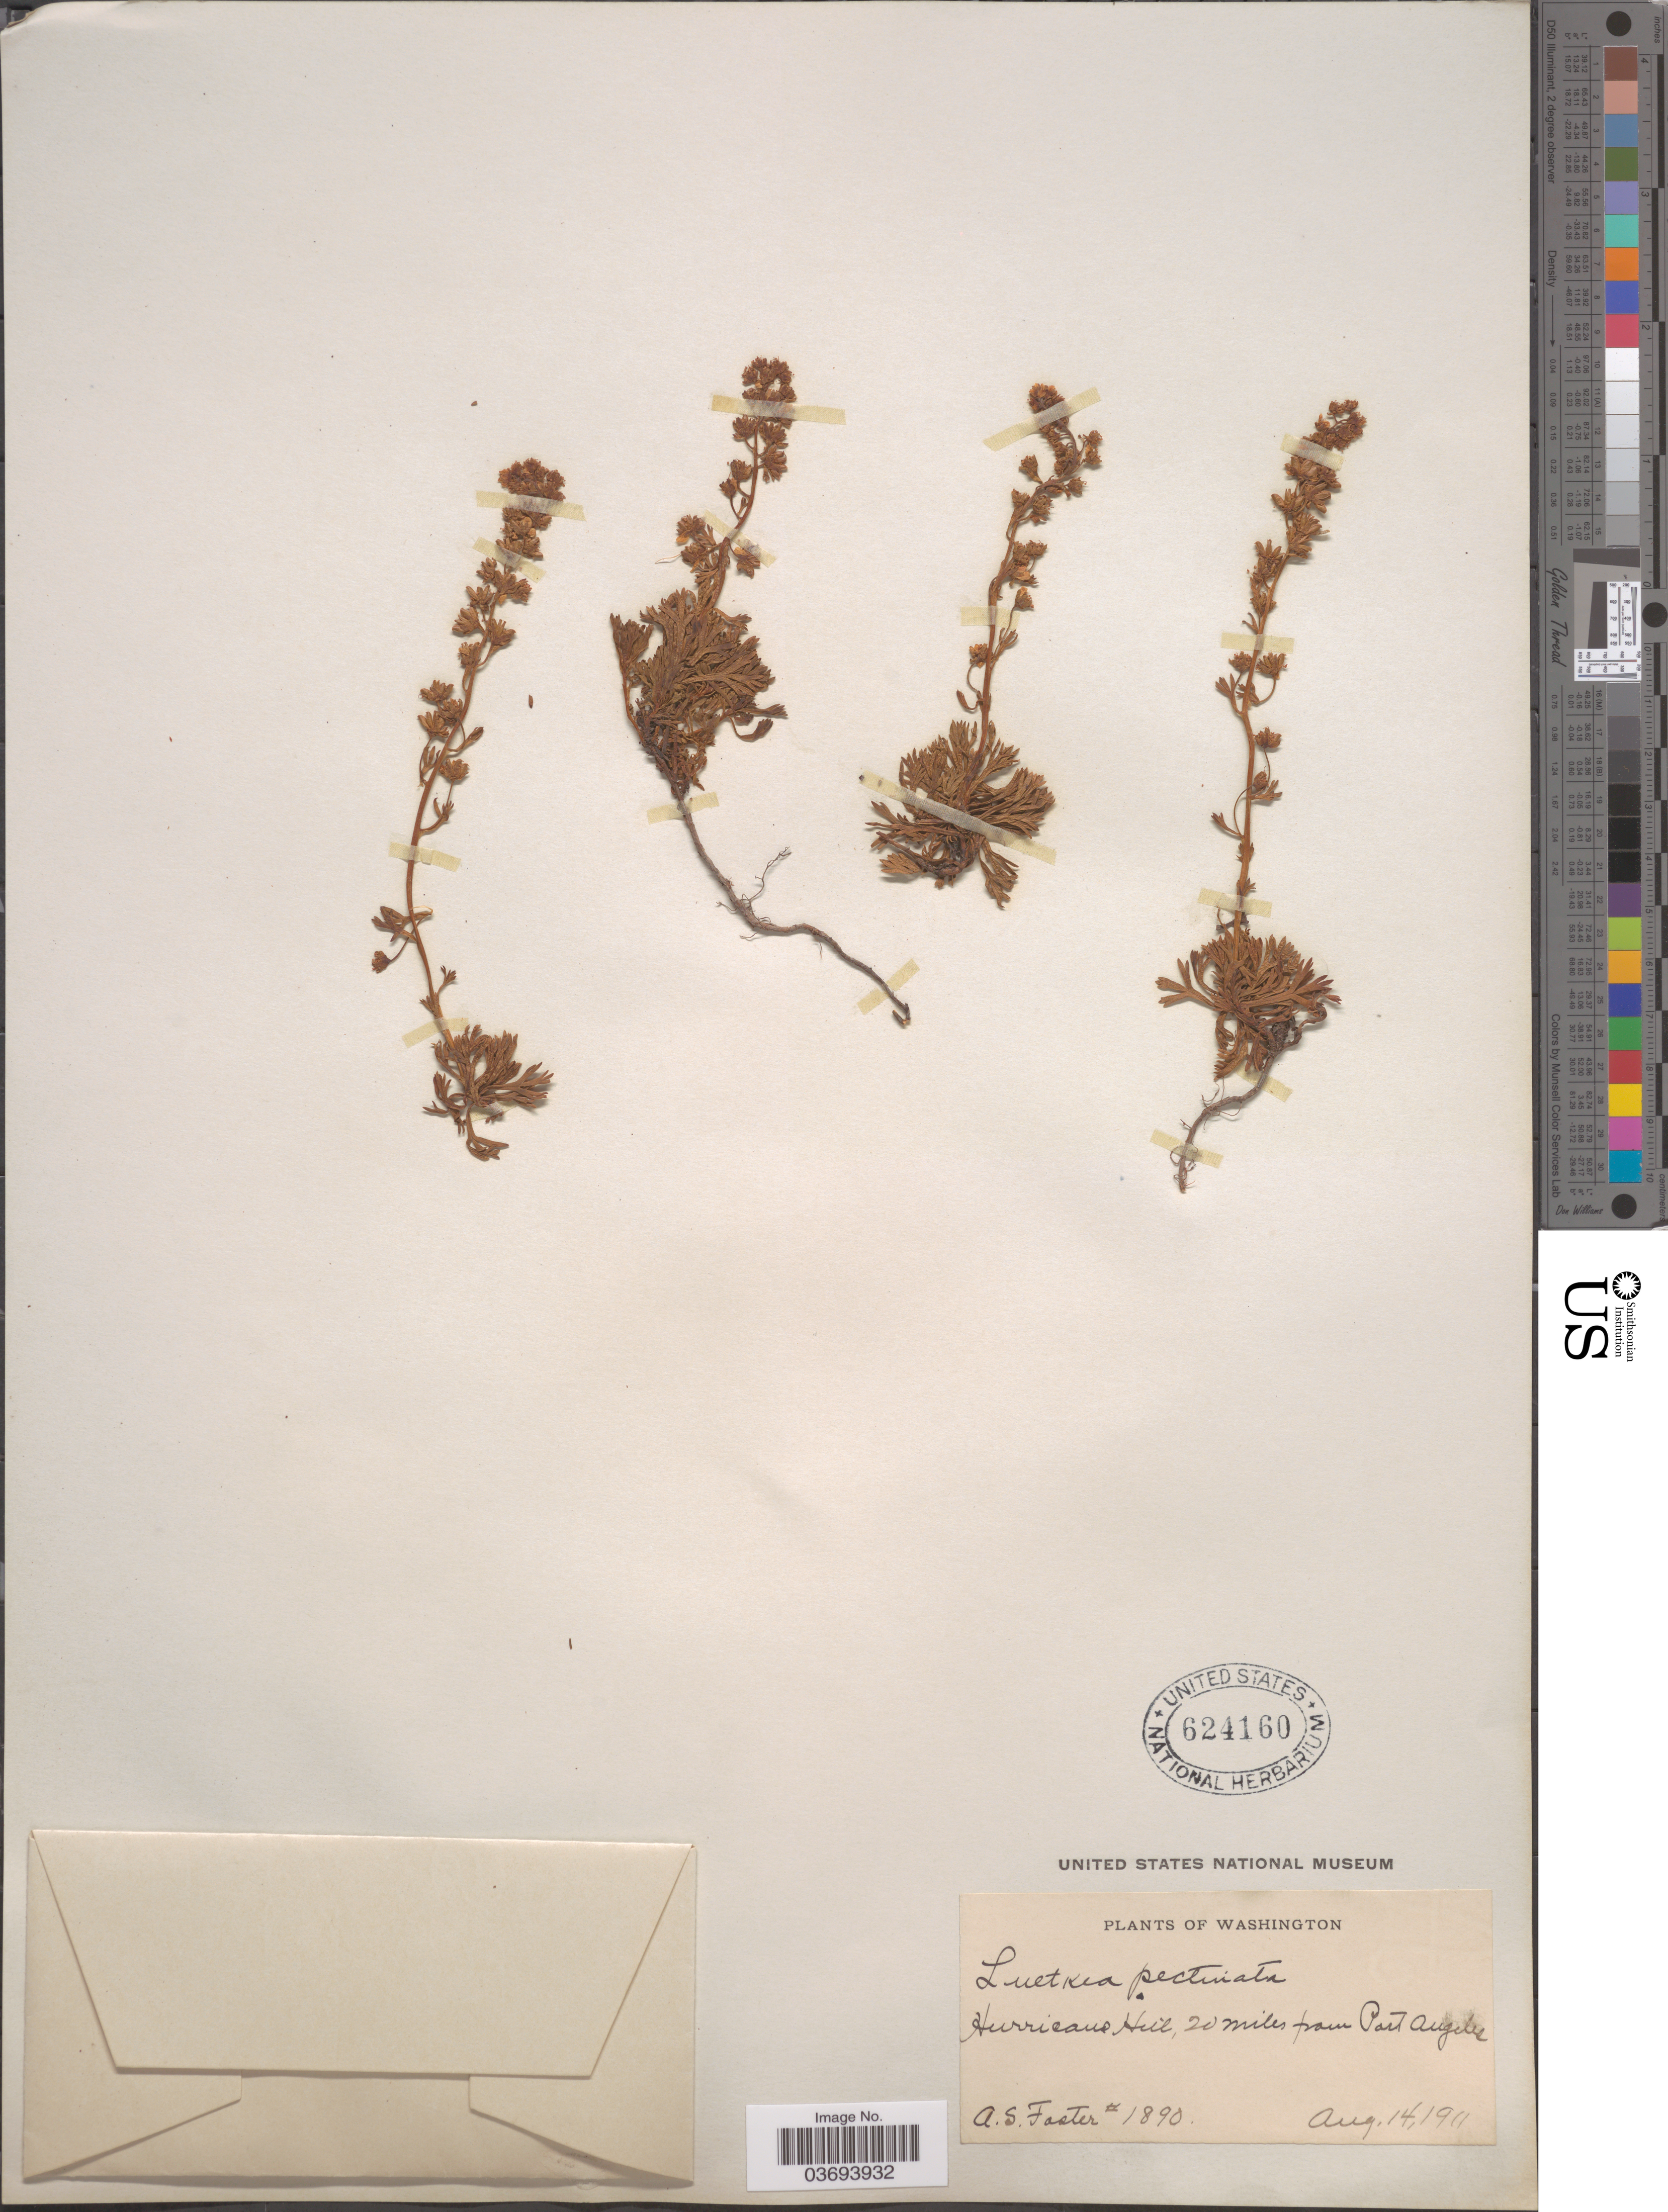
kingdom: Plantae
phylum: Tracheophyta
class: Magnoliopsida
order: Rosales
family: Rosaceae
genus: Luetkea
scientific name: Luetkea pectinata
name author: (Pursh) Kuntze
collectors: A. S. Foster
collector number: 1890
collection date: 1911-08-14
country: United States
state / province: Washington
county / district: Clallam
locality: Hurricane Hill, 20 miles from Port Angeles.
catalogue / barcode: US 624160